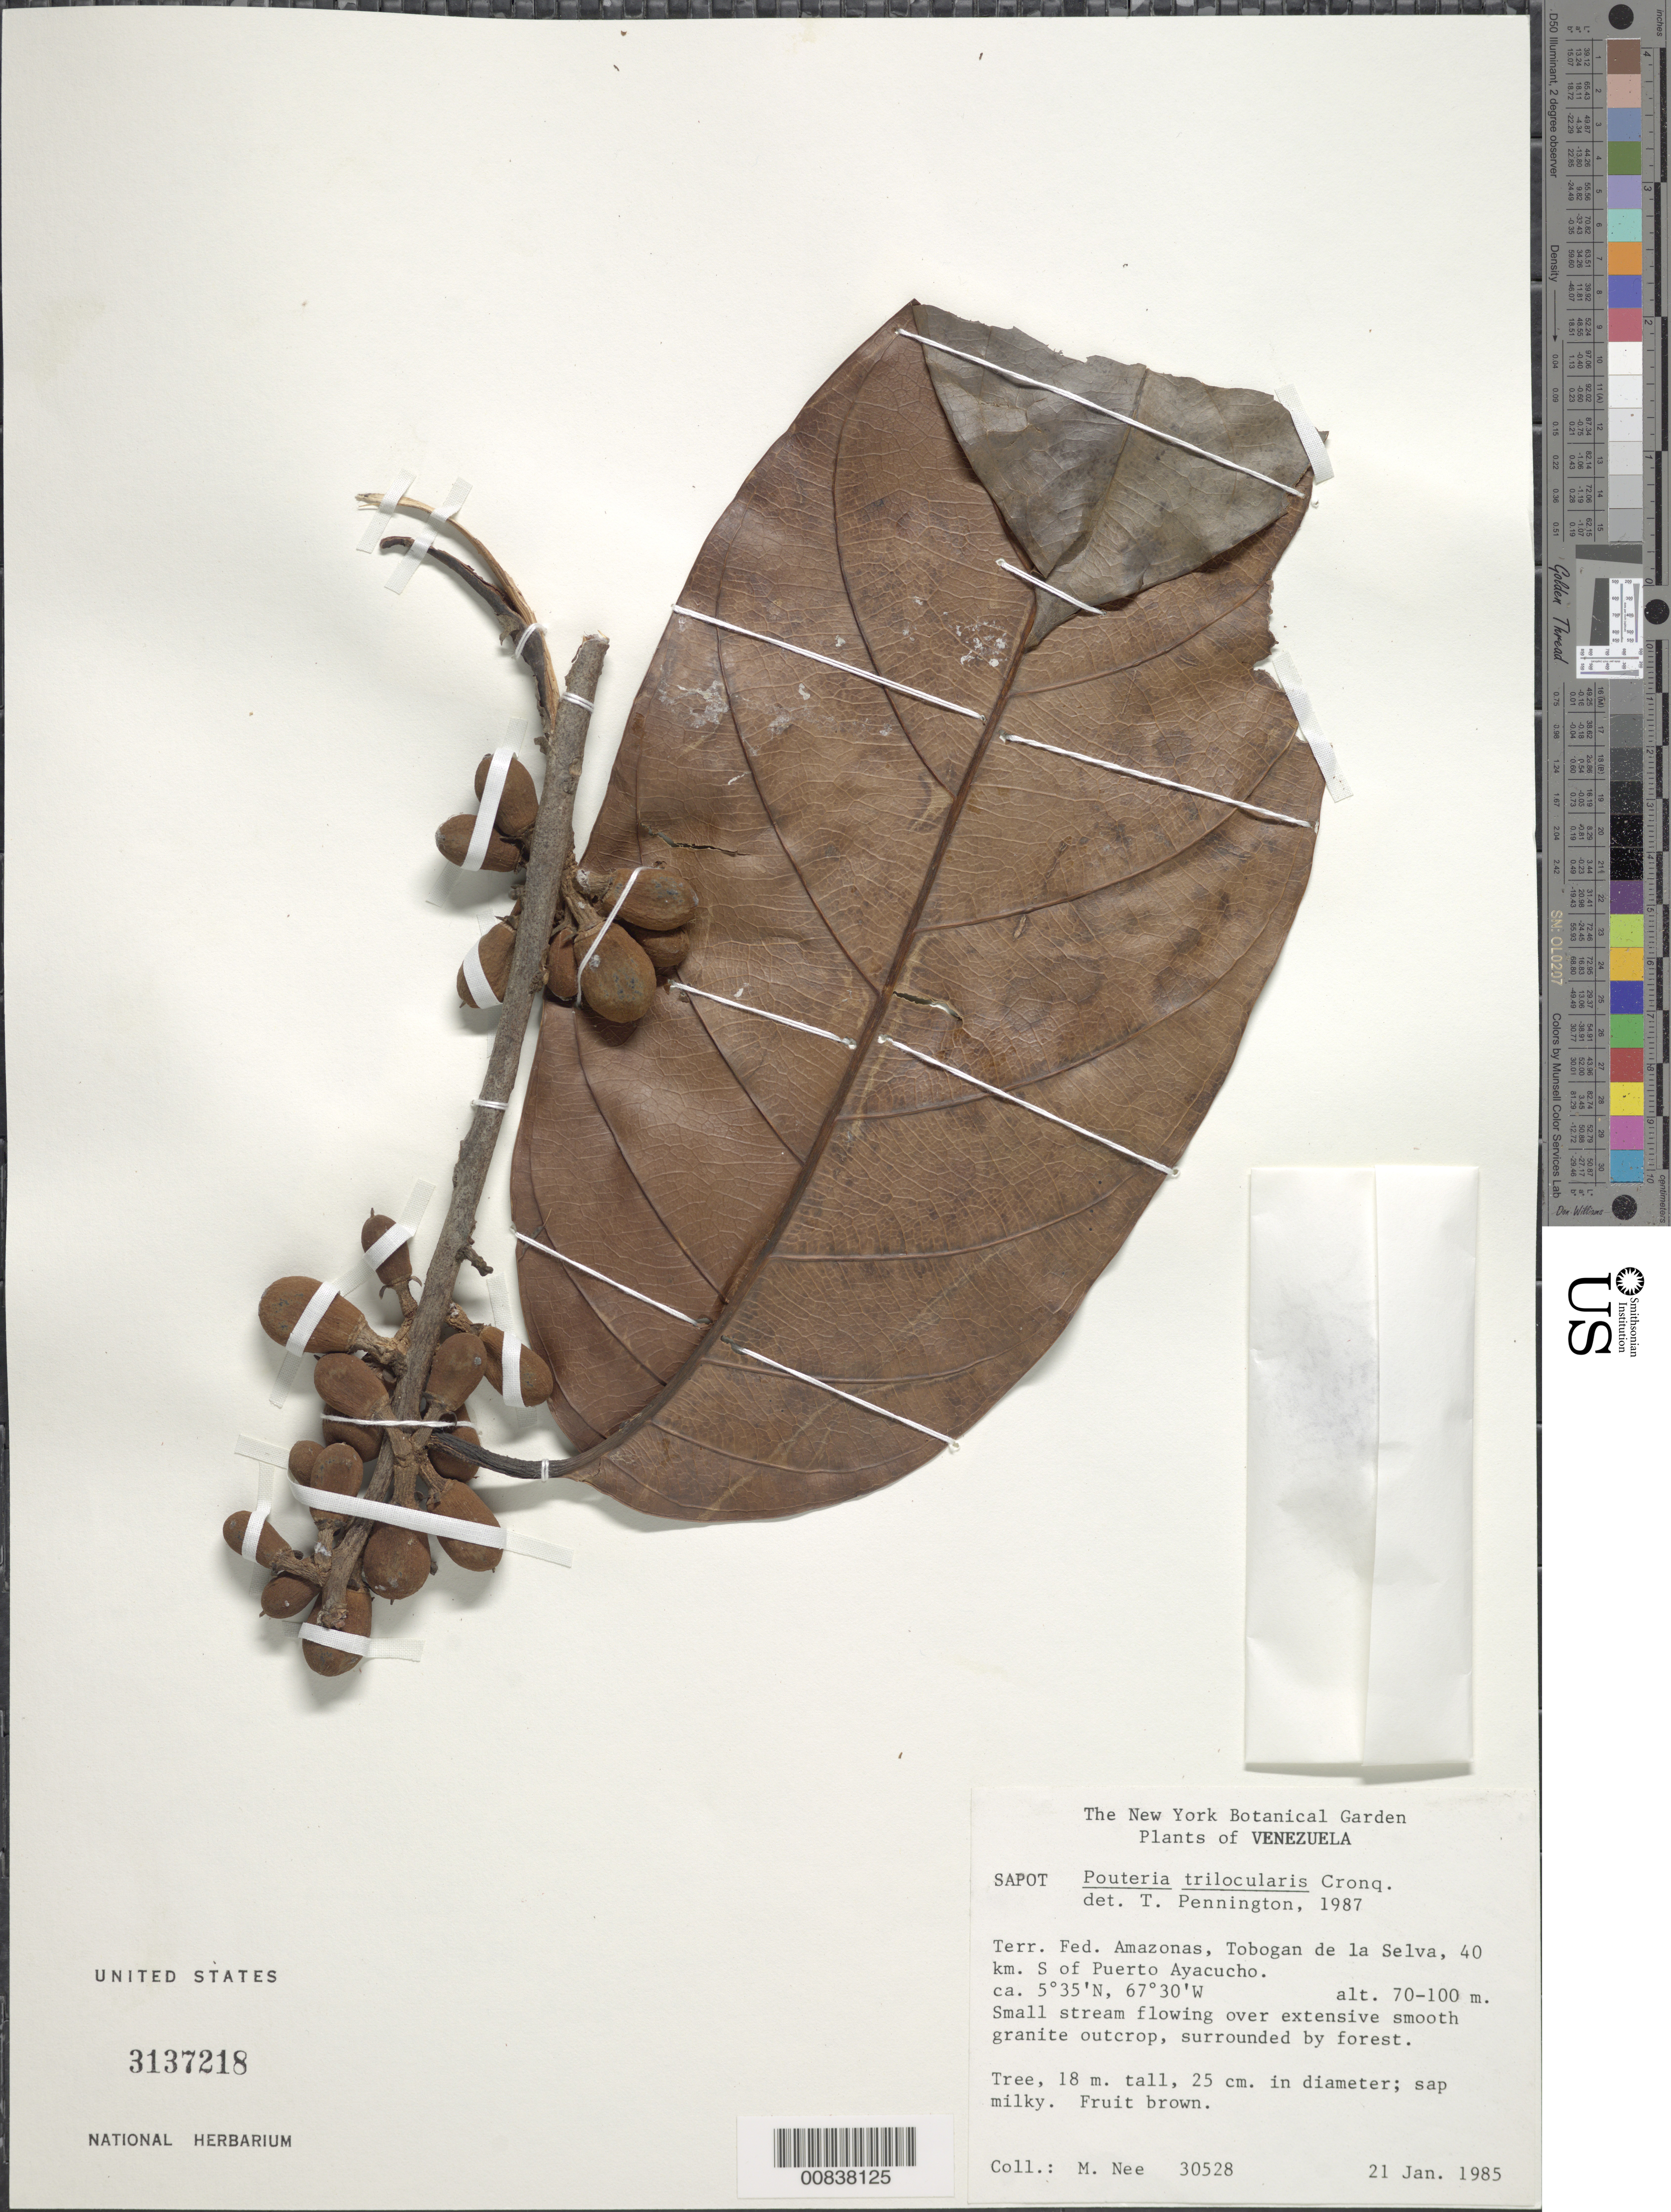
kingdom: Plantae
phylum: Tracheophyta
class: Magnoliopsida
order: Ericales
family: Sapotaceae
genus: Pouteria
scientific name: Pouteria trilocularis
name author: Cronq.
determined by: Pennington, T. D., (K)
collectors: M. Nee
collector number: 30528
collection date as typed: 21-Jan-85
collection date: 1985-01-21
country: Venezuela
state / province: Amazonas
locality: Puerto Ayacucho, 40 km S of; Tobogan de la Selva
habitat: Small stream flowing over extensive smooth granite outcrop, surrounded by forest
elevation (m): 70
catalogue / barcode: US 3137218